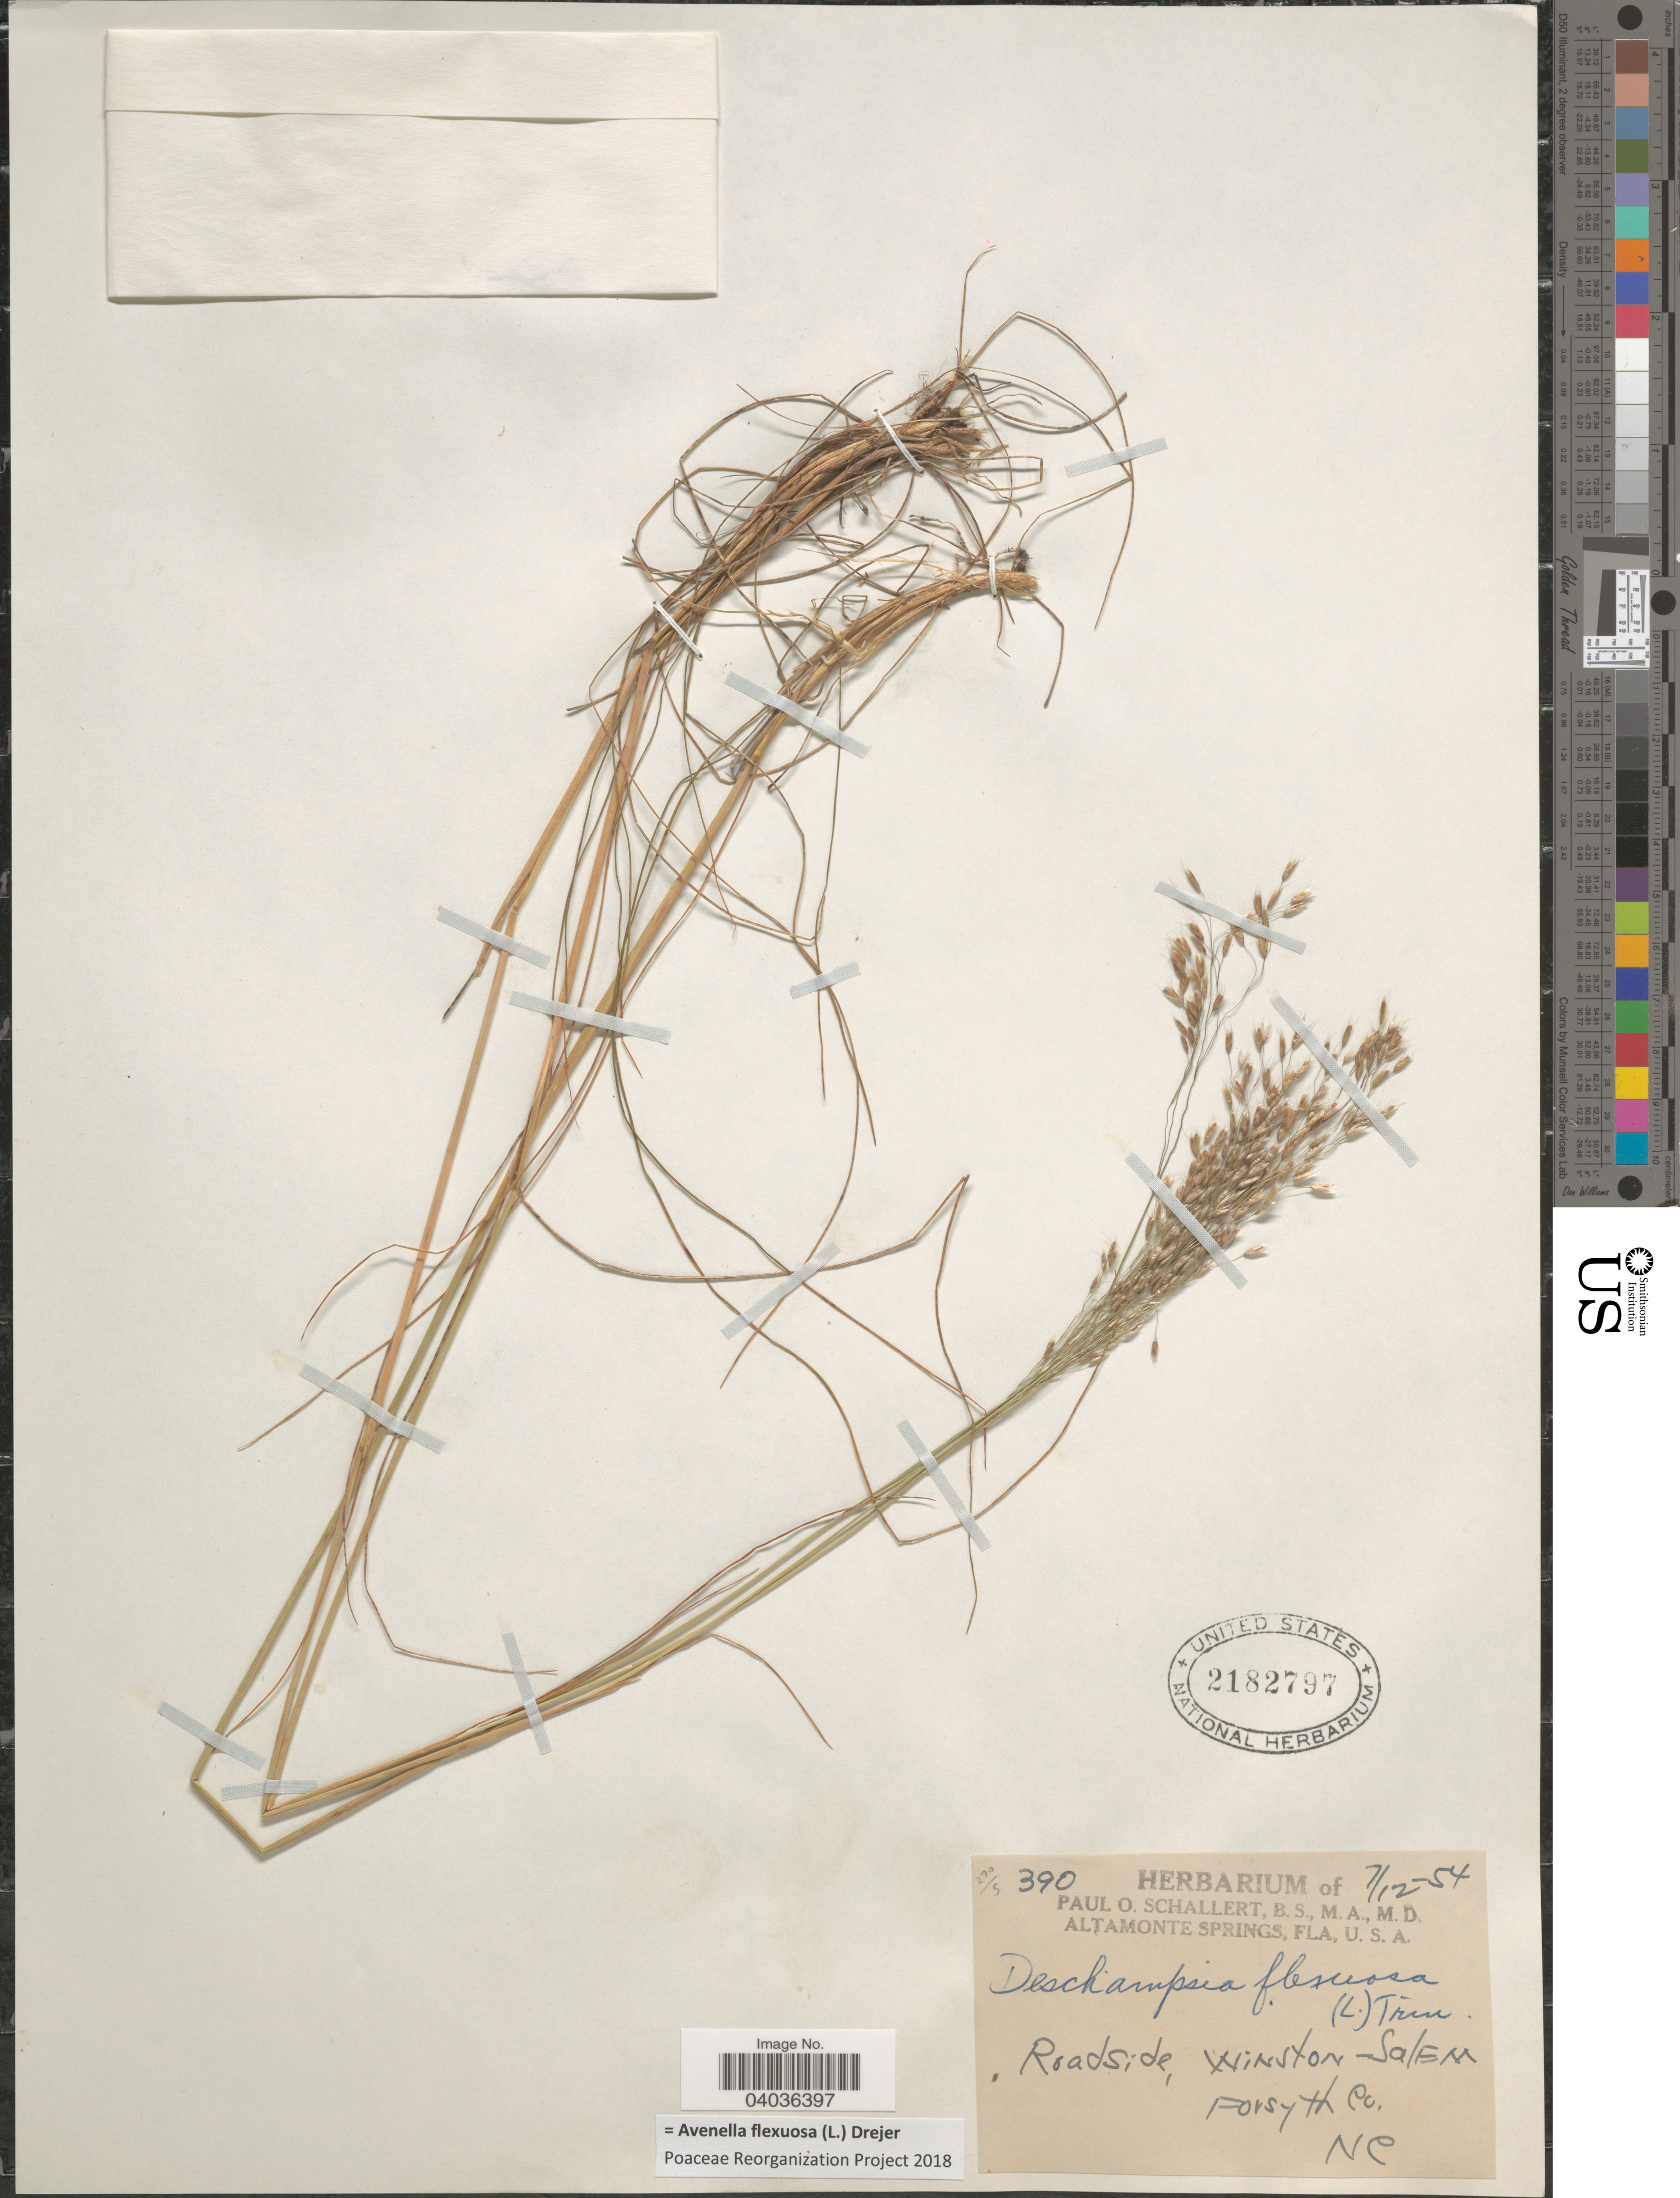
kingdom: Plantae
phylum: Tracheophyta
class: Liliopsida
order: Poales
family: Poaceae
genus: Avenella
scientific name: Avenella flexuosa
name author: (L.) Drejer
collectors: P. Schallert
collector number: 390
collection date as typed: Transcribed d/m/y: 12/7/54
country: United States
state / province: North Carolina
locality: Roadside, Winston Salem. Forsyth Co.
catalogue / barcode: US 2182797